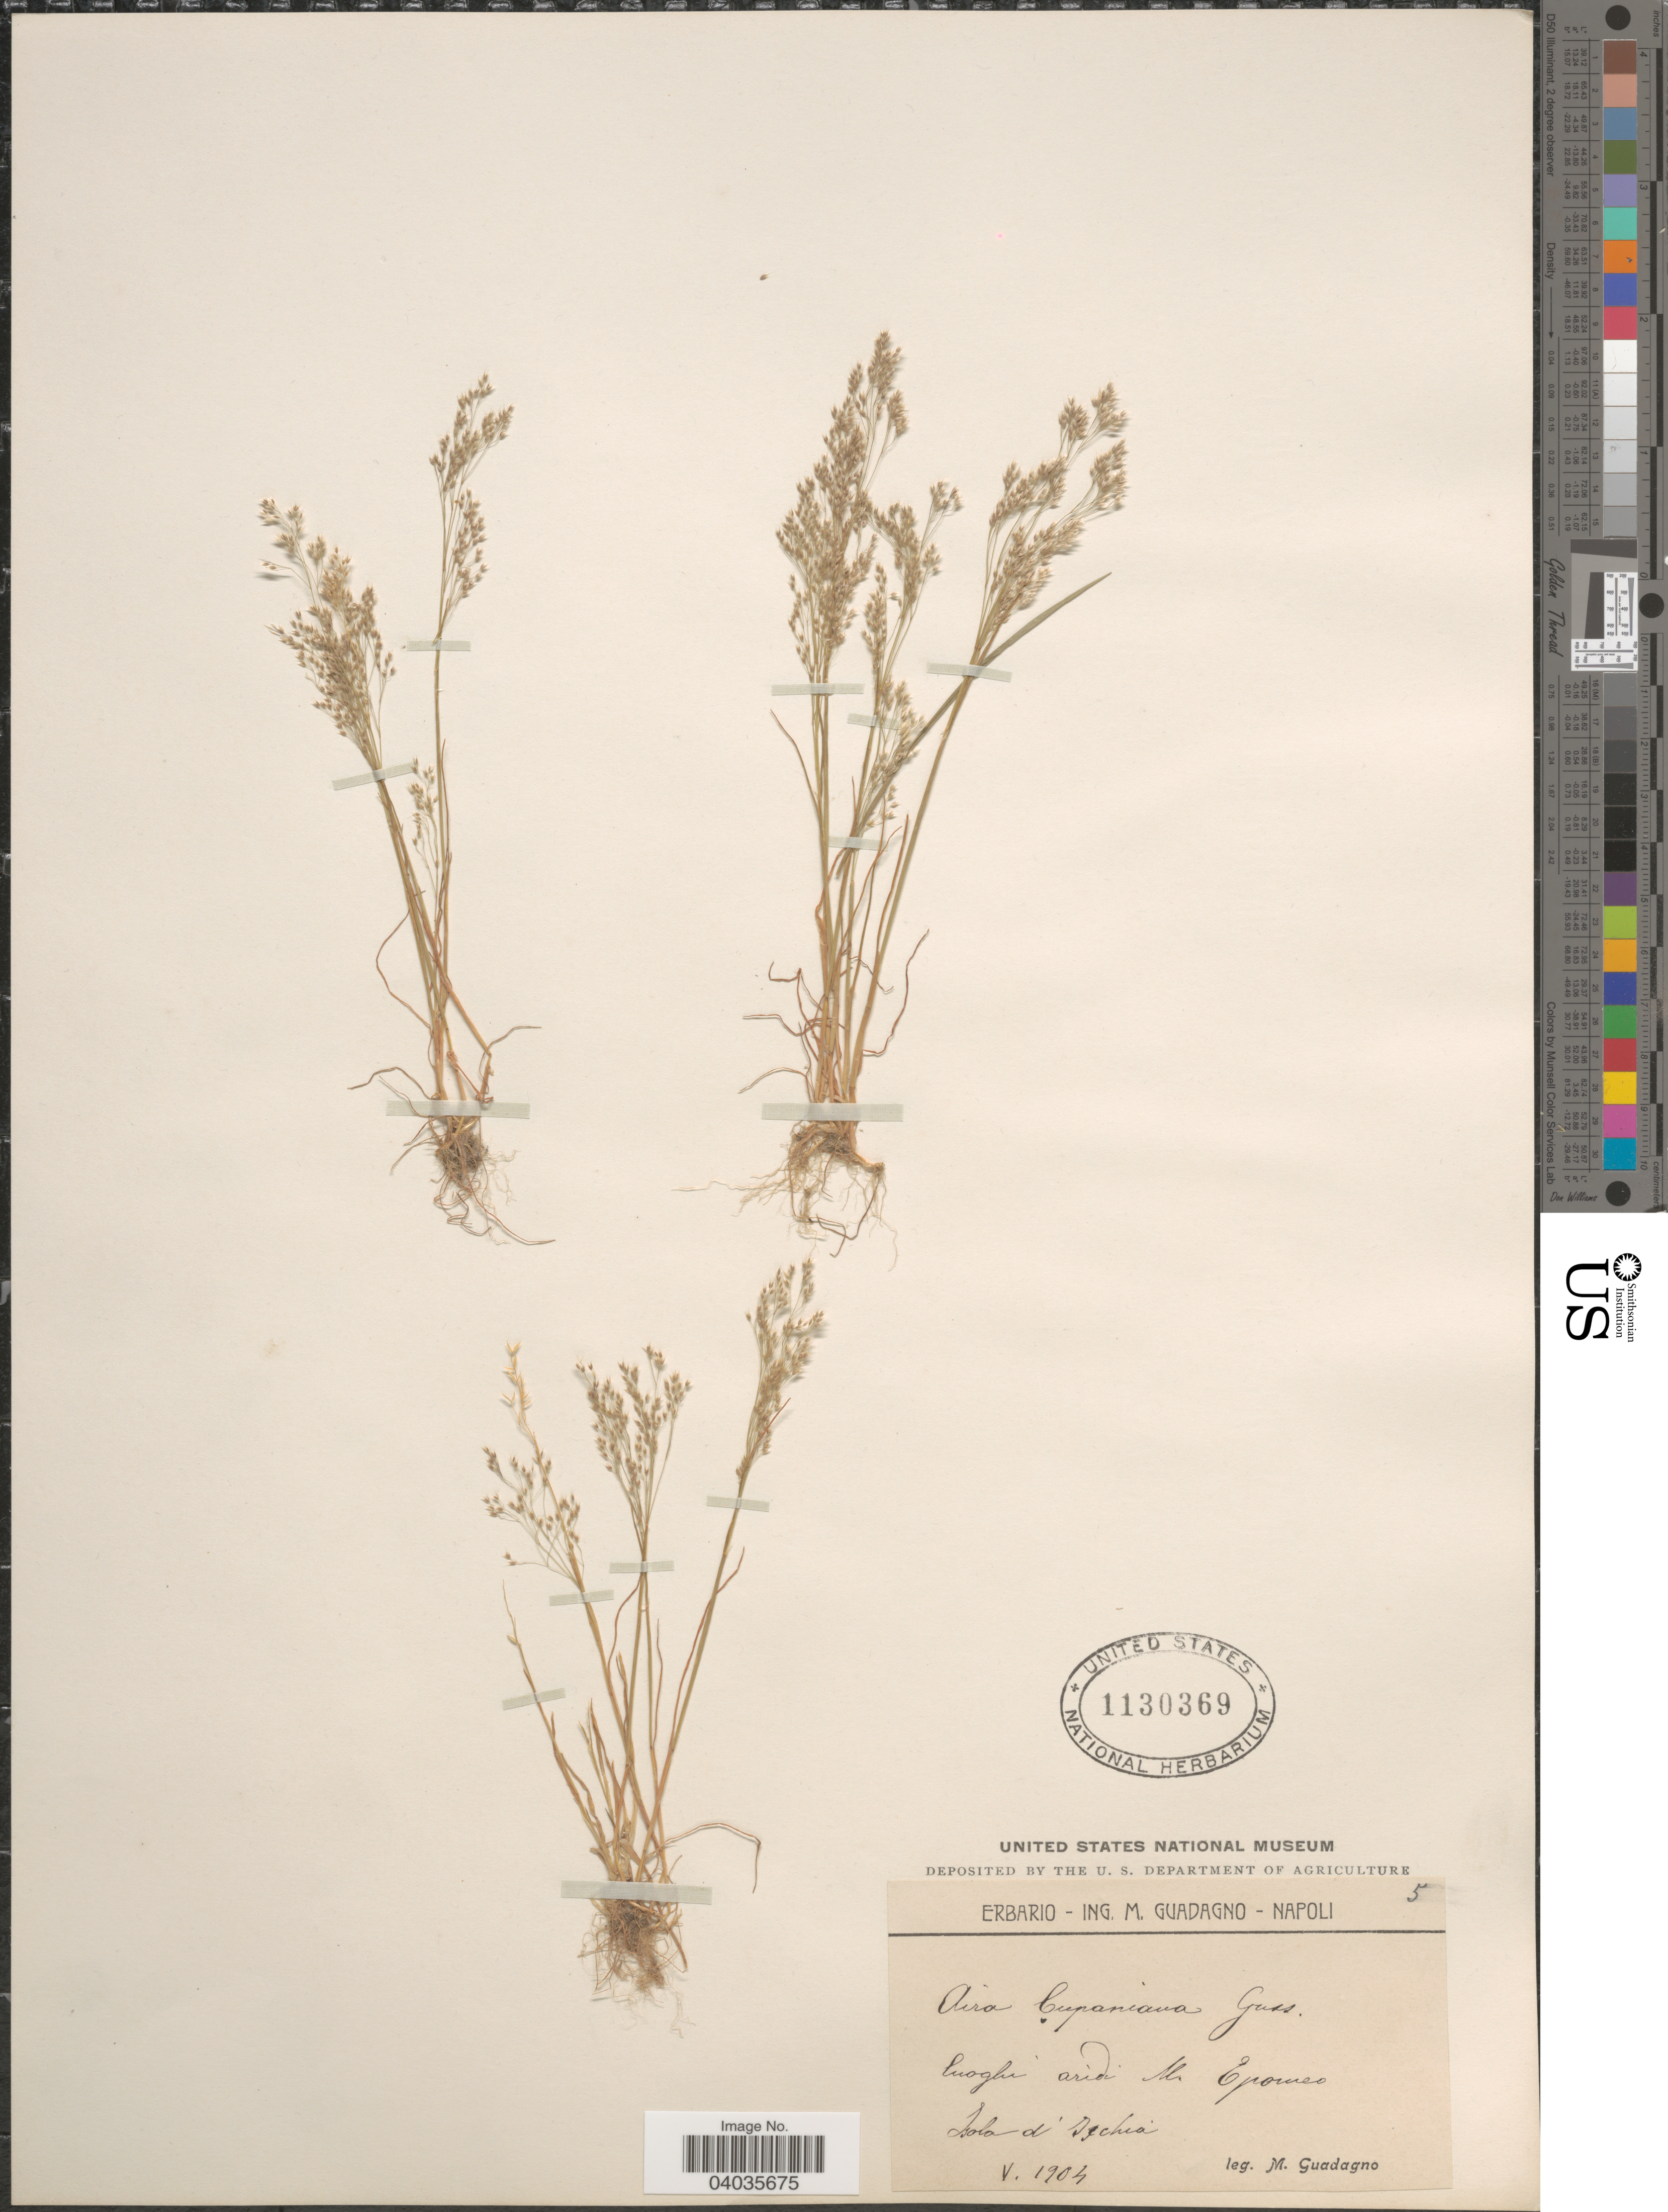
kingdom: Plantae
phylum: Tracheophyta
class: Liliopsida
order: Poales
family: Poaceae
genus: Aira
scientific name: Aira cupaniana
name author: Gussone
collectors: M. Guadagno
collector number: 5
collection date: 1904-05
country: Italy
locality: Luoghi aridi M. Epomeo. Isola d'Ischia.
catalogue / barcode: US 1130369